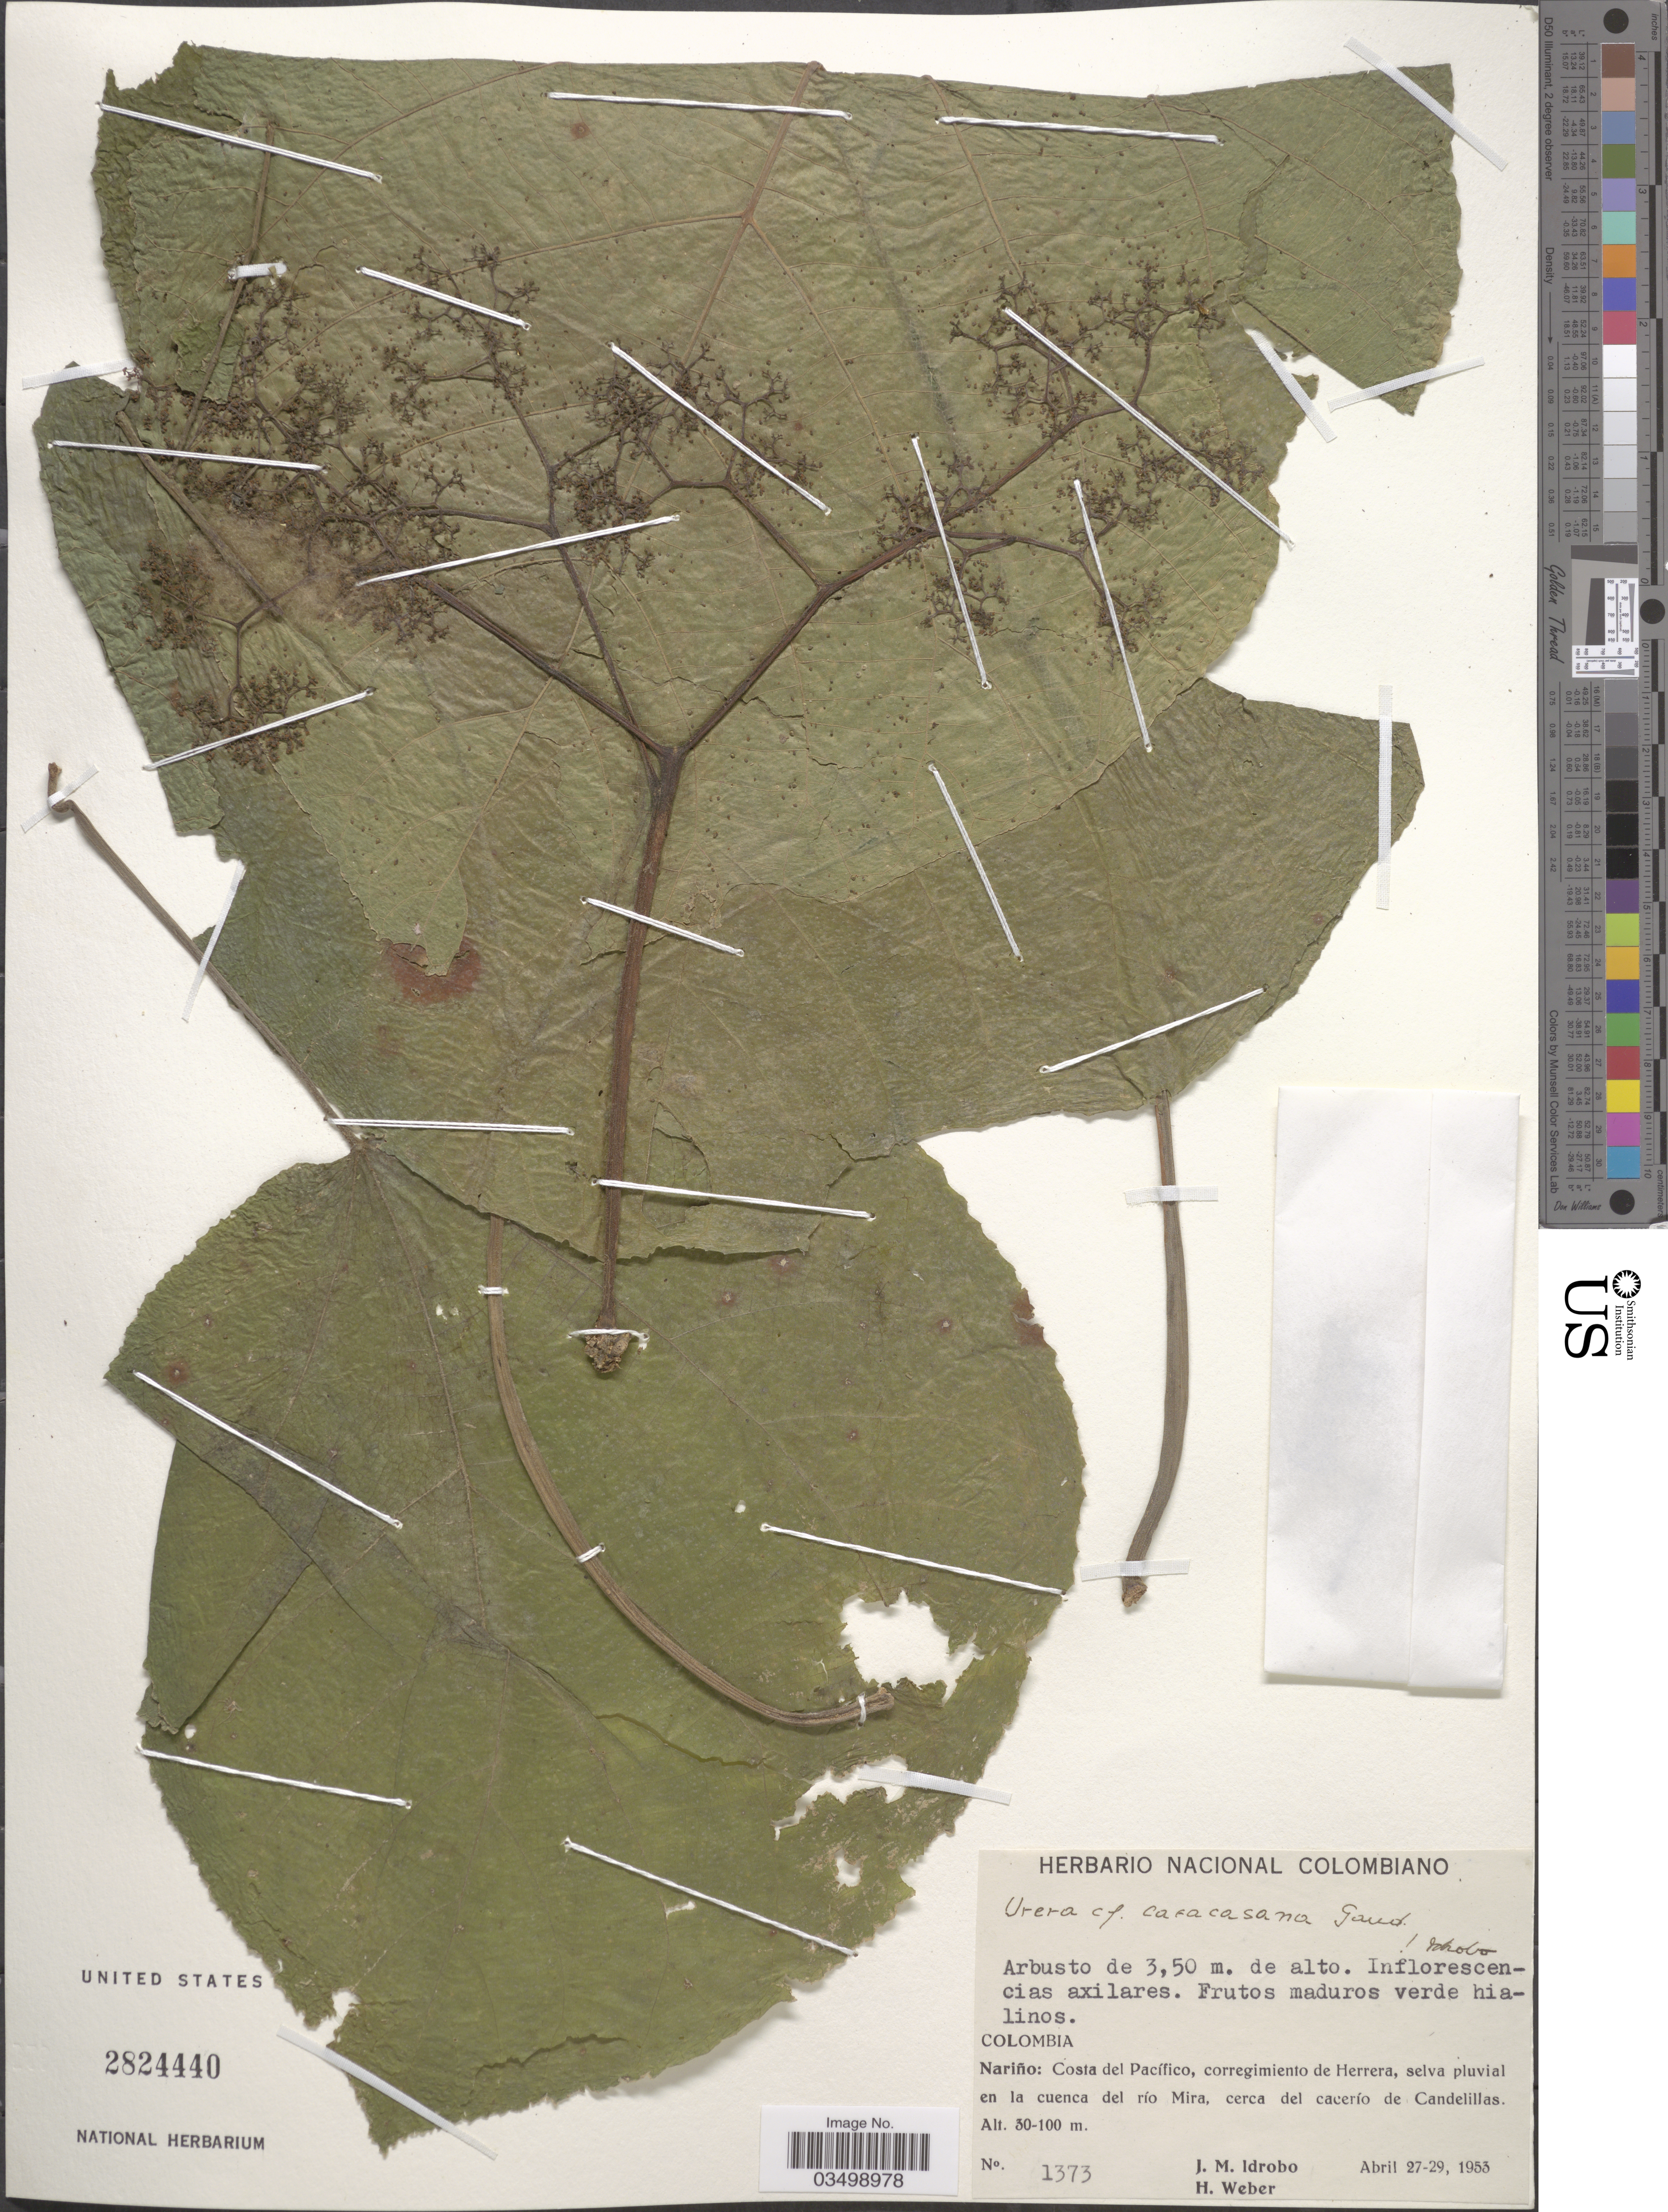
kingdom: Plantae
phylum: Tracheophyta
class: Magnoliopsida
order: Rosales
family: Urticaceae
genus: Urera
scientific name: Urera caracasana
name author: (Jacq.) Gaudich. ex Griseb.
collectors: J. M. Idrobo & H. Weber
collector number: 1373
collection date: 1953-04-27/1953-04-29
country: Colombia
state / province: Nariño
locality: Costa del Pacífico, corregimiento de Herrera, selva pluvial en la cuenca del río Mira, cerca del cacerío de Candelillas.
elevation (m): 30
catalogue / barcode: US 2824440